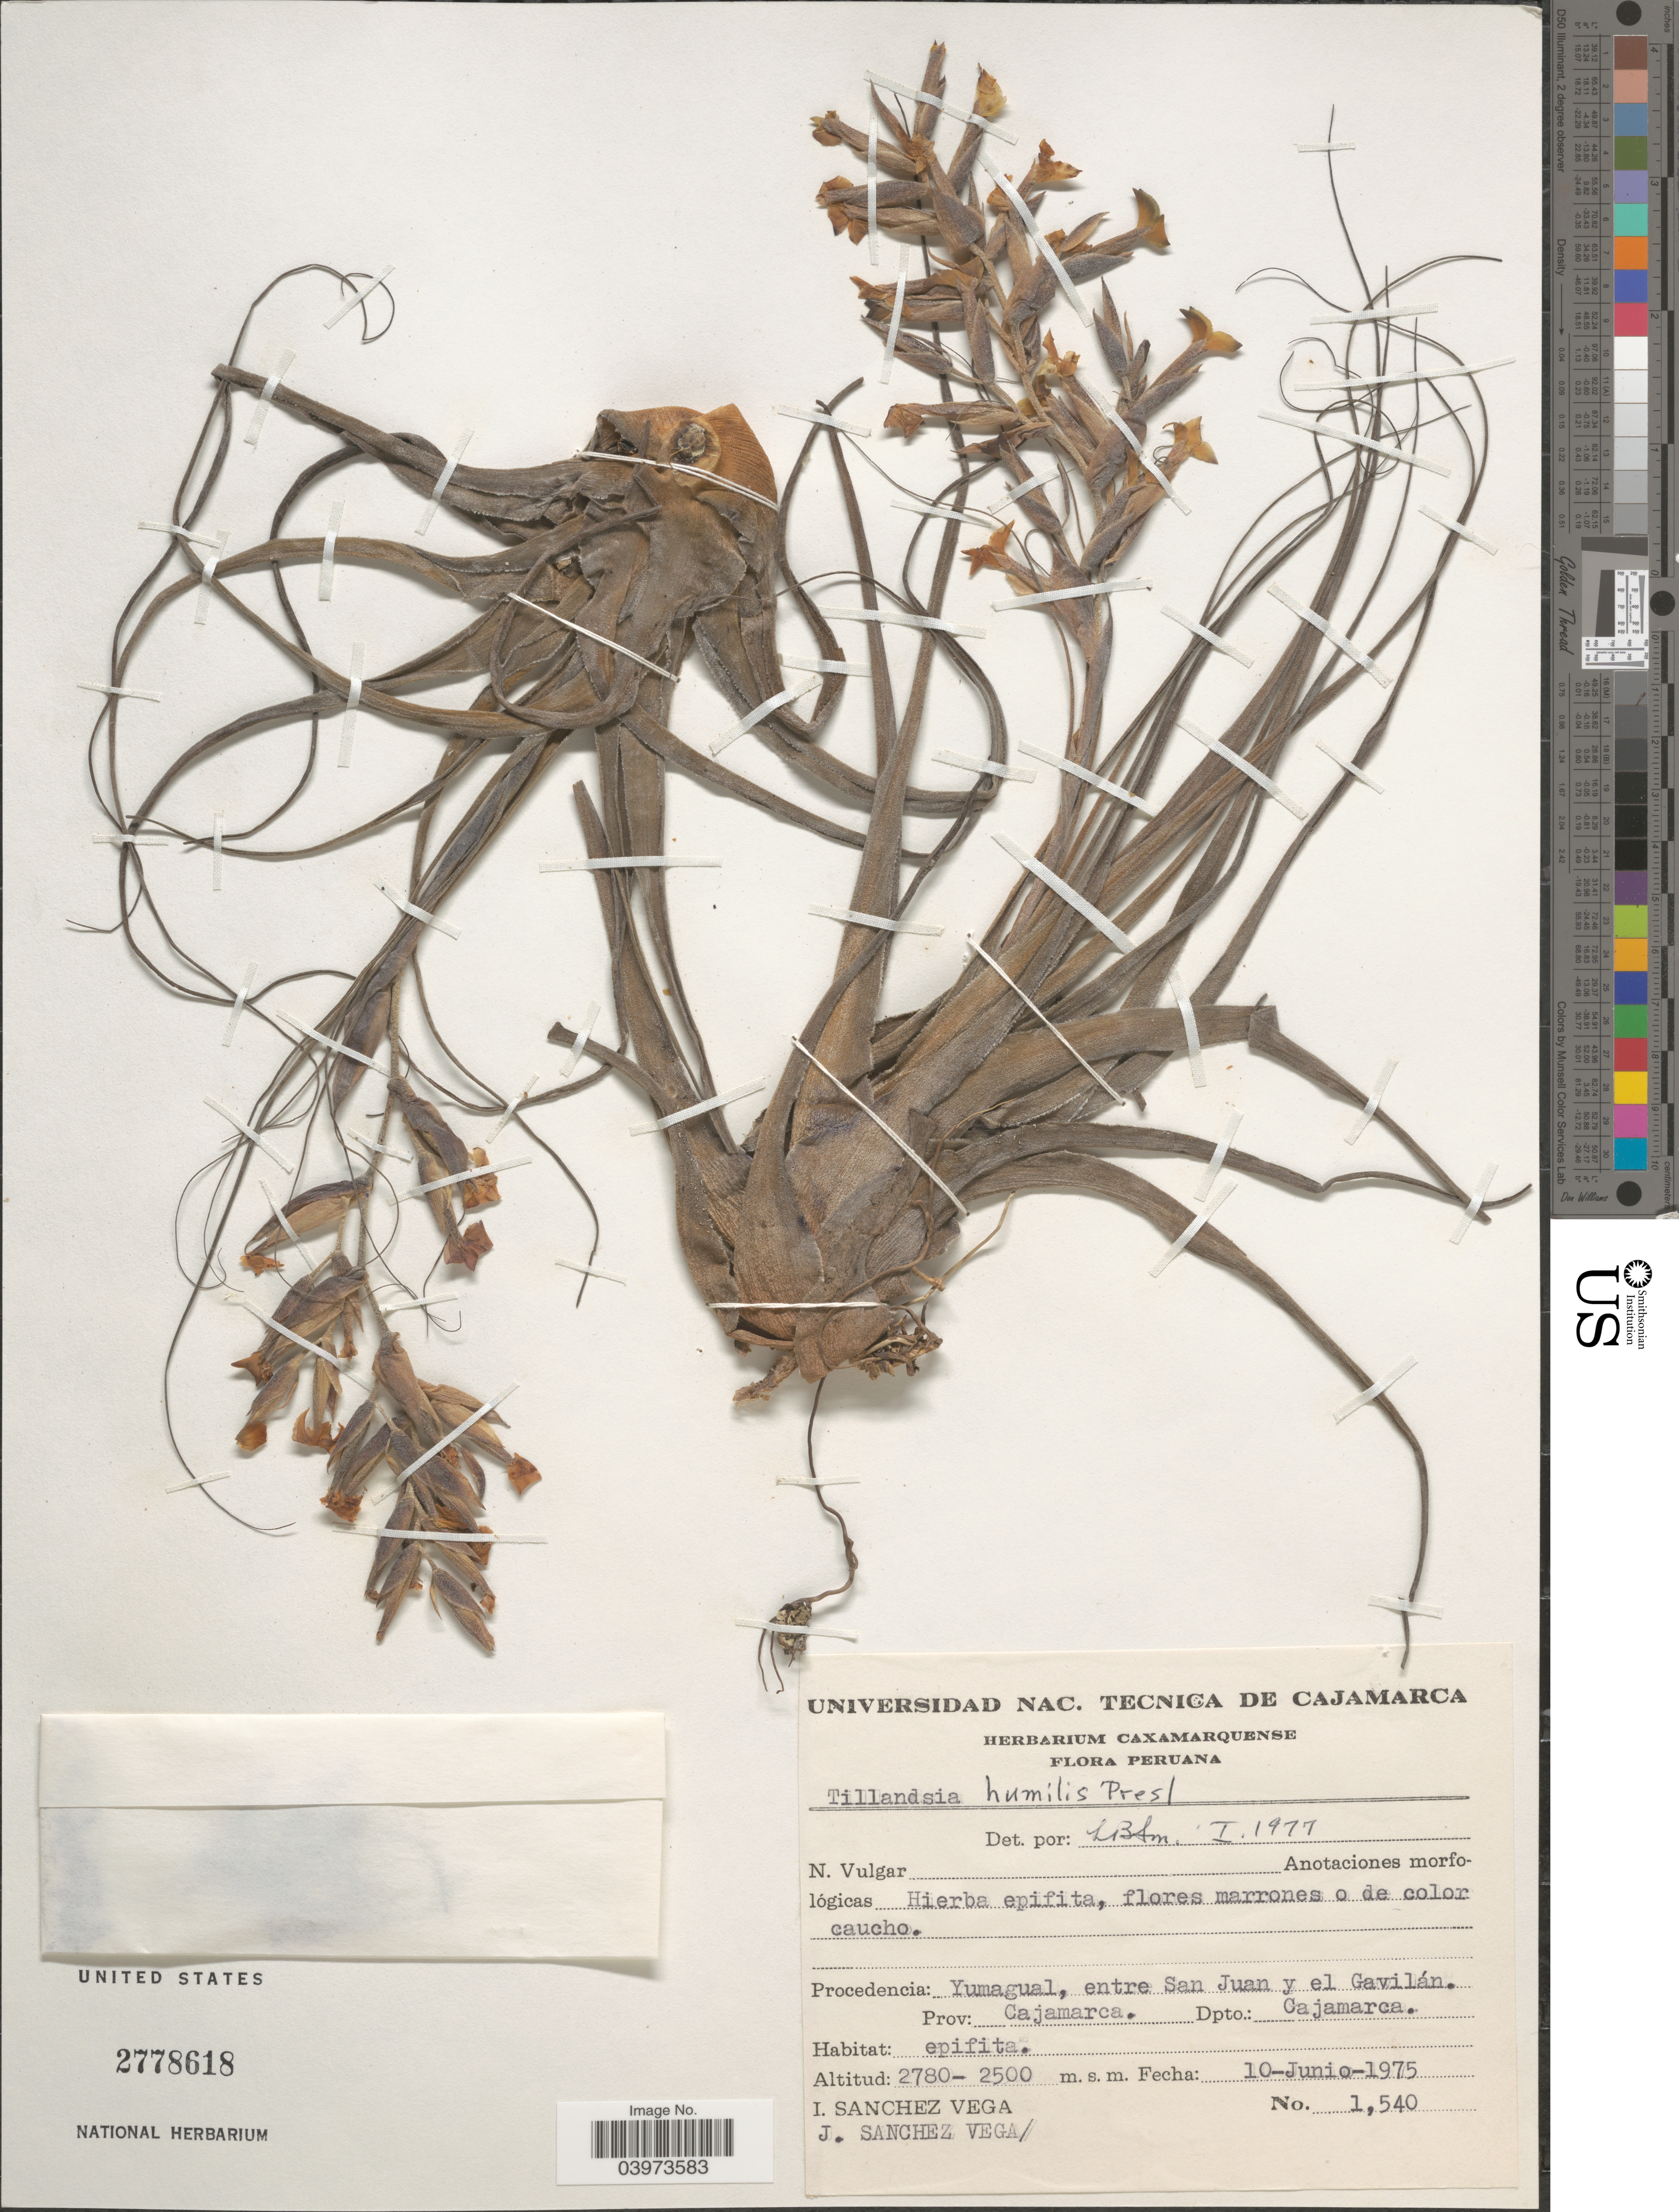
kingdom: Plantae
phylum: Tracheophyta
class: Liliopsida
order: Poales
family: Bromeliaceae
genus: Tillandsia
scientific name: Tillandsia humilis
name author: C. Presl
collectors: I. Sánchez Vega & J. Sanchez V.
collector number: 1540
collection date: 1975-06-10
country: Peru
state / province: Cajamarca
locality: Yumagual, entre San Juan y el Gavilán. Prov: Cajamarca. Dpto.: Cajamarca.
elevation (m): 2500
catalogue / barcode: US 2778618